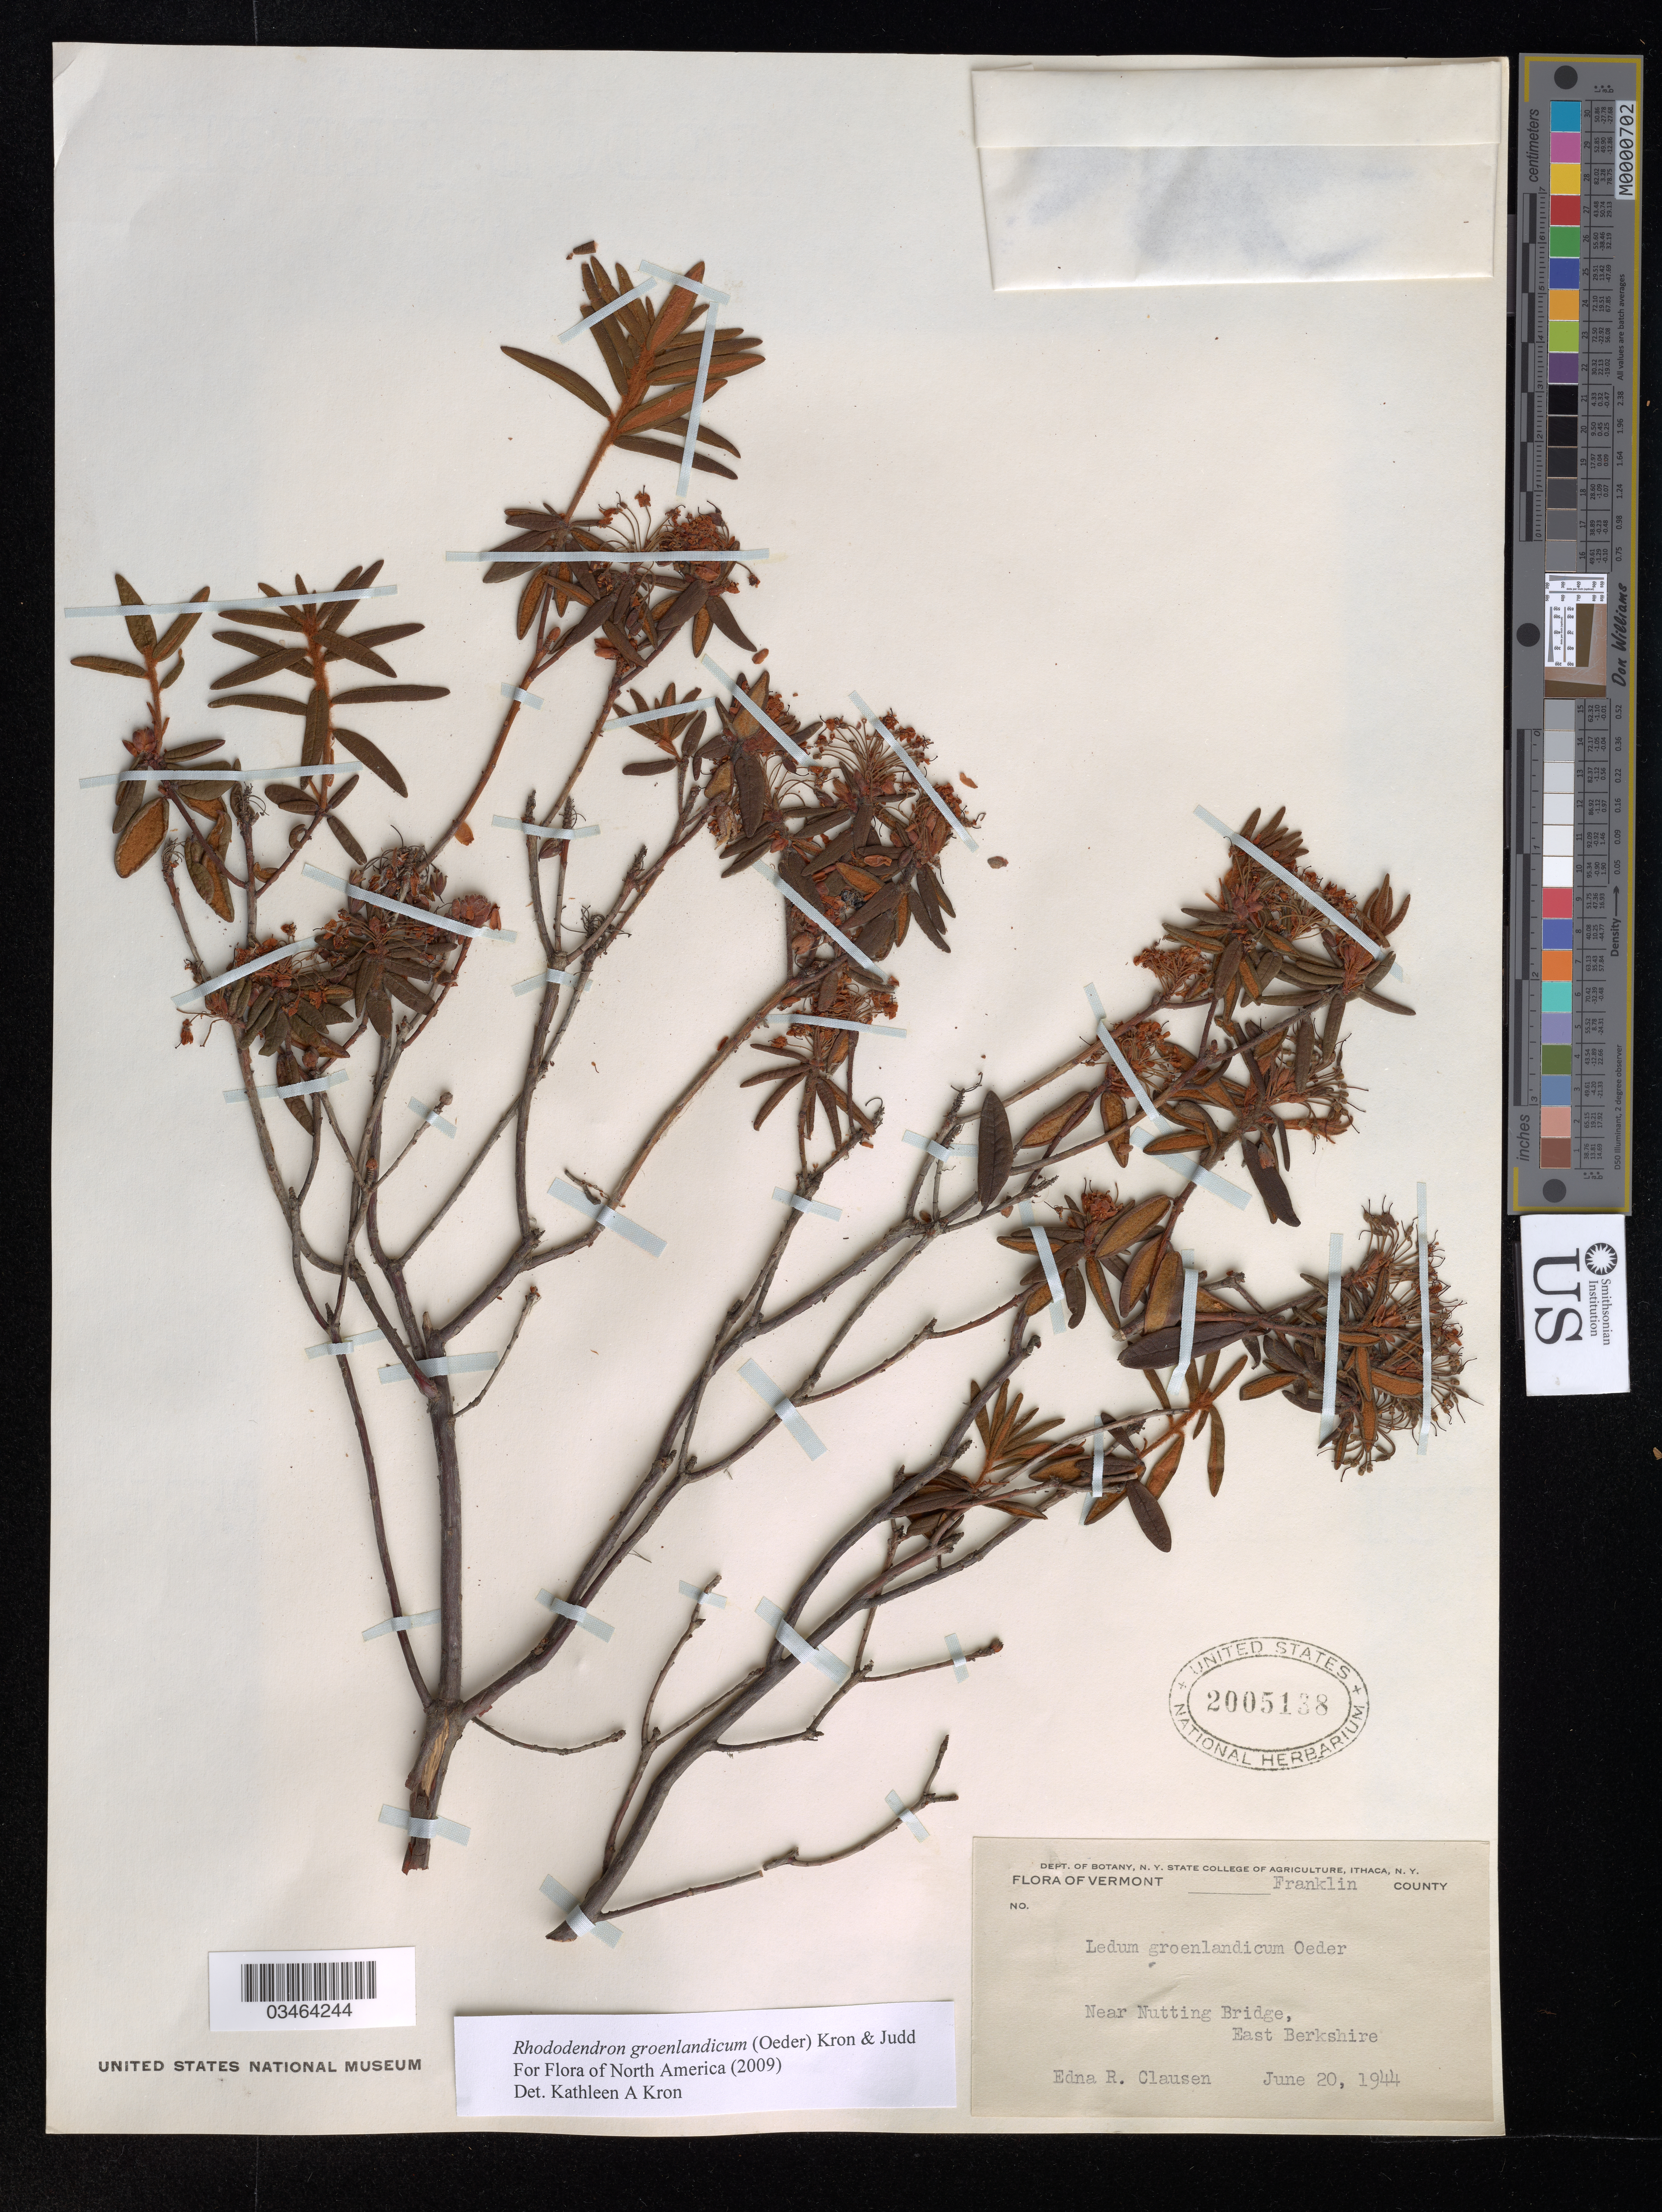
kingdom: Plantae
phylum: Tracheophyta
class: Magnoliopsida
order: Ericales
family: Ericaceae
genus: Rhododendron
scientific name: Rhododendron groenlandicum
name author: (Oeder) Kron & Judd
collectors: E. Clausen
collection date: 1944-06-20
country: United States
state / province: Vermont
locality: Franklin County. Near Nutting Bridge, East Berkshire.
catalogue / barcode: US 2005138